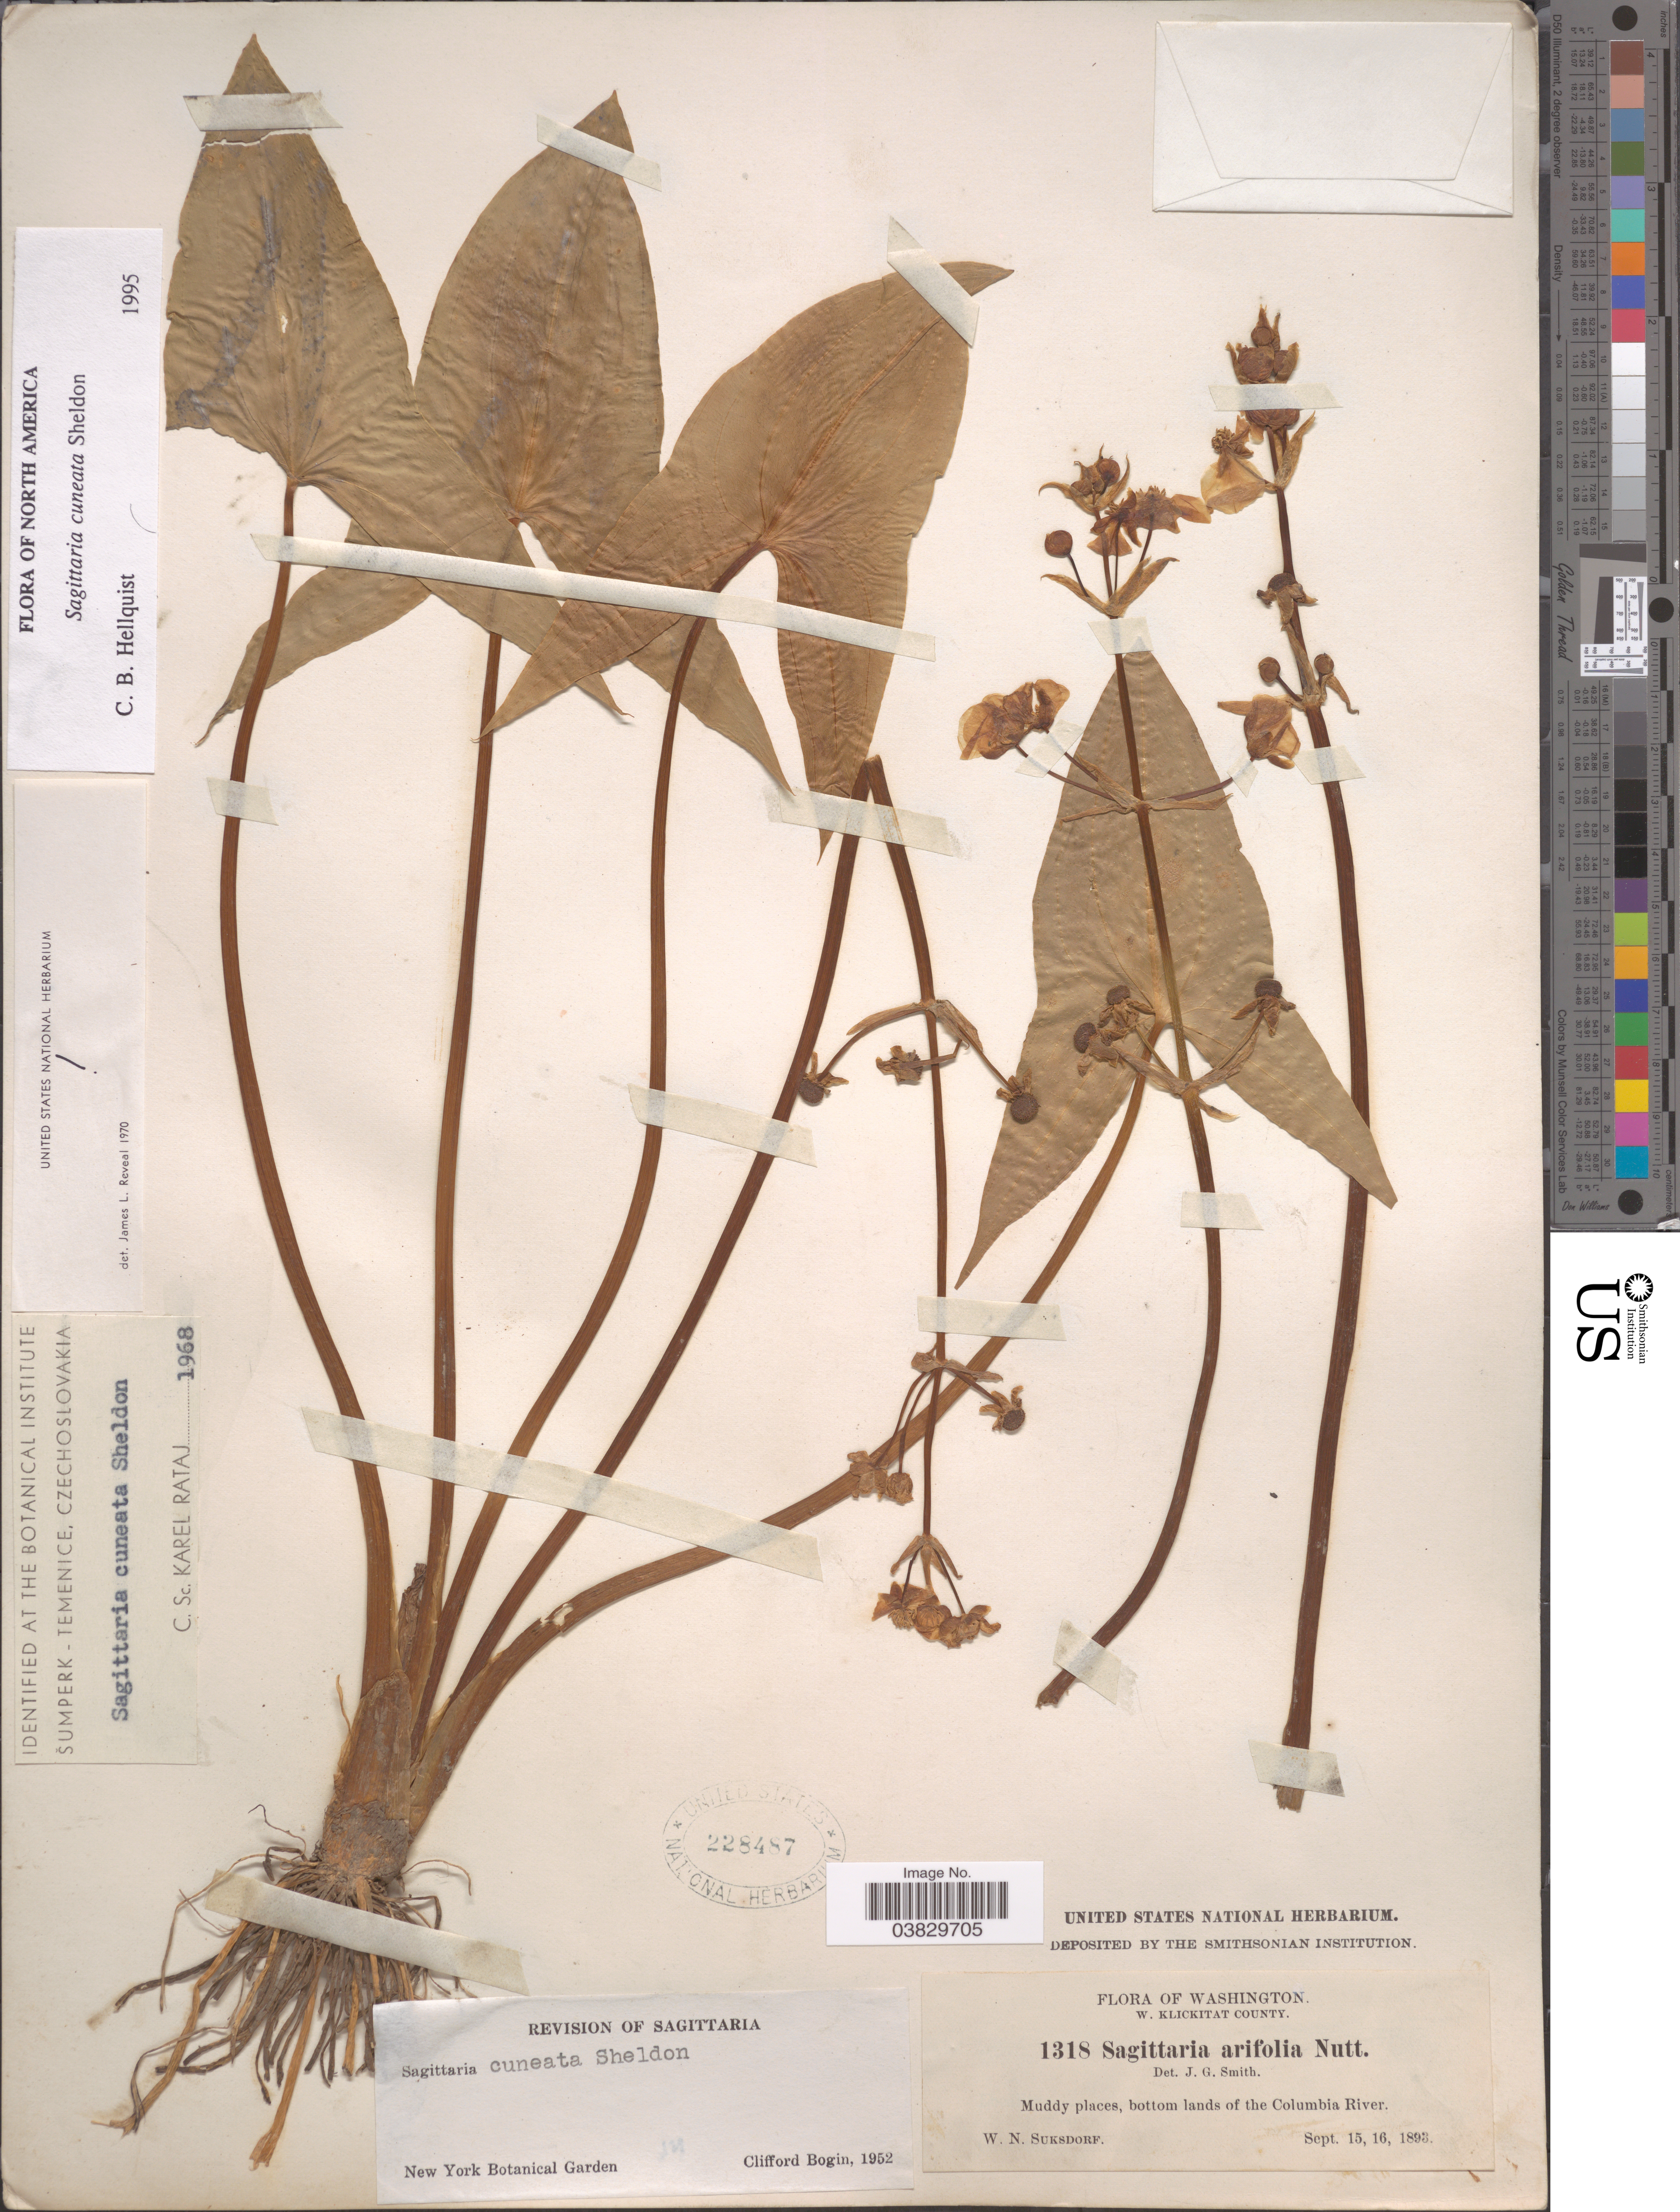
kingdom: Plantae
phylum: Tracheophyta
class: Liliopsida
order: Alismatales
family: Alismataceae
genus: Sagittaria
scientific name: Sagittaria cuneata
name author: E. Sheld.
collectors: W. N. Suksdorf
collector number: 1318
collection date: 1893-09-15/1893-09-16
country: United States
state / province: Washington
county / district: Klickitat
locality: W. Klickitat County. Muddy places, bottom lands of the Columbia River.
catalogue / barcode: US 228487